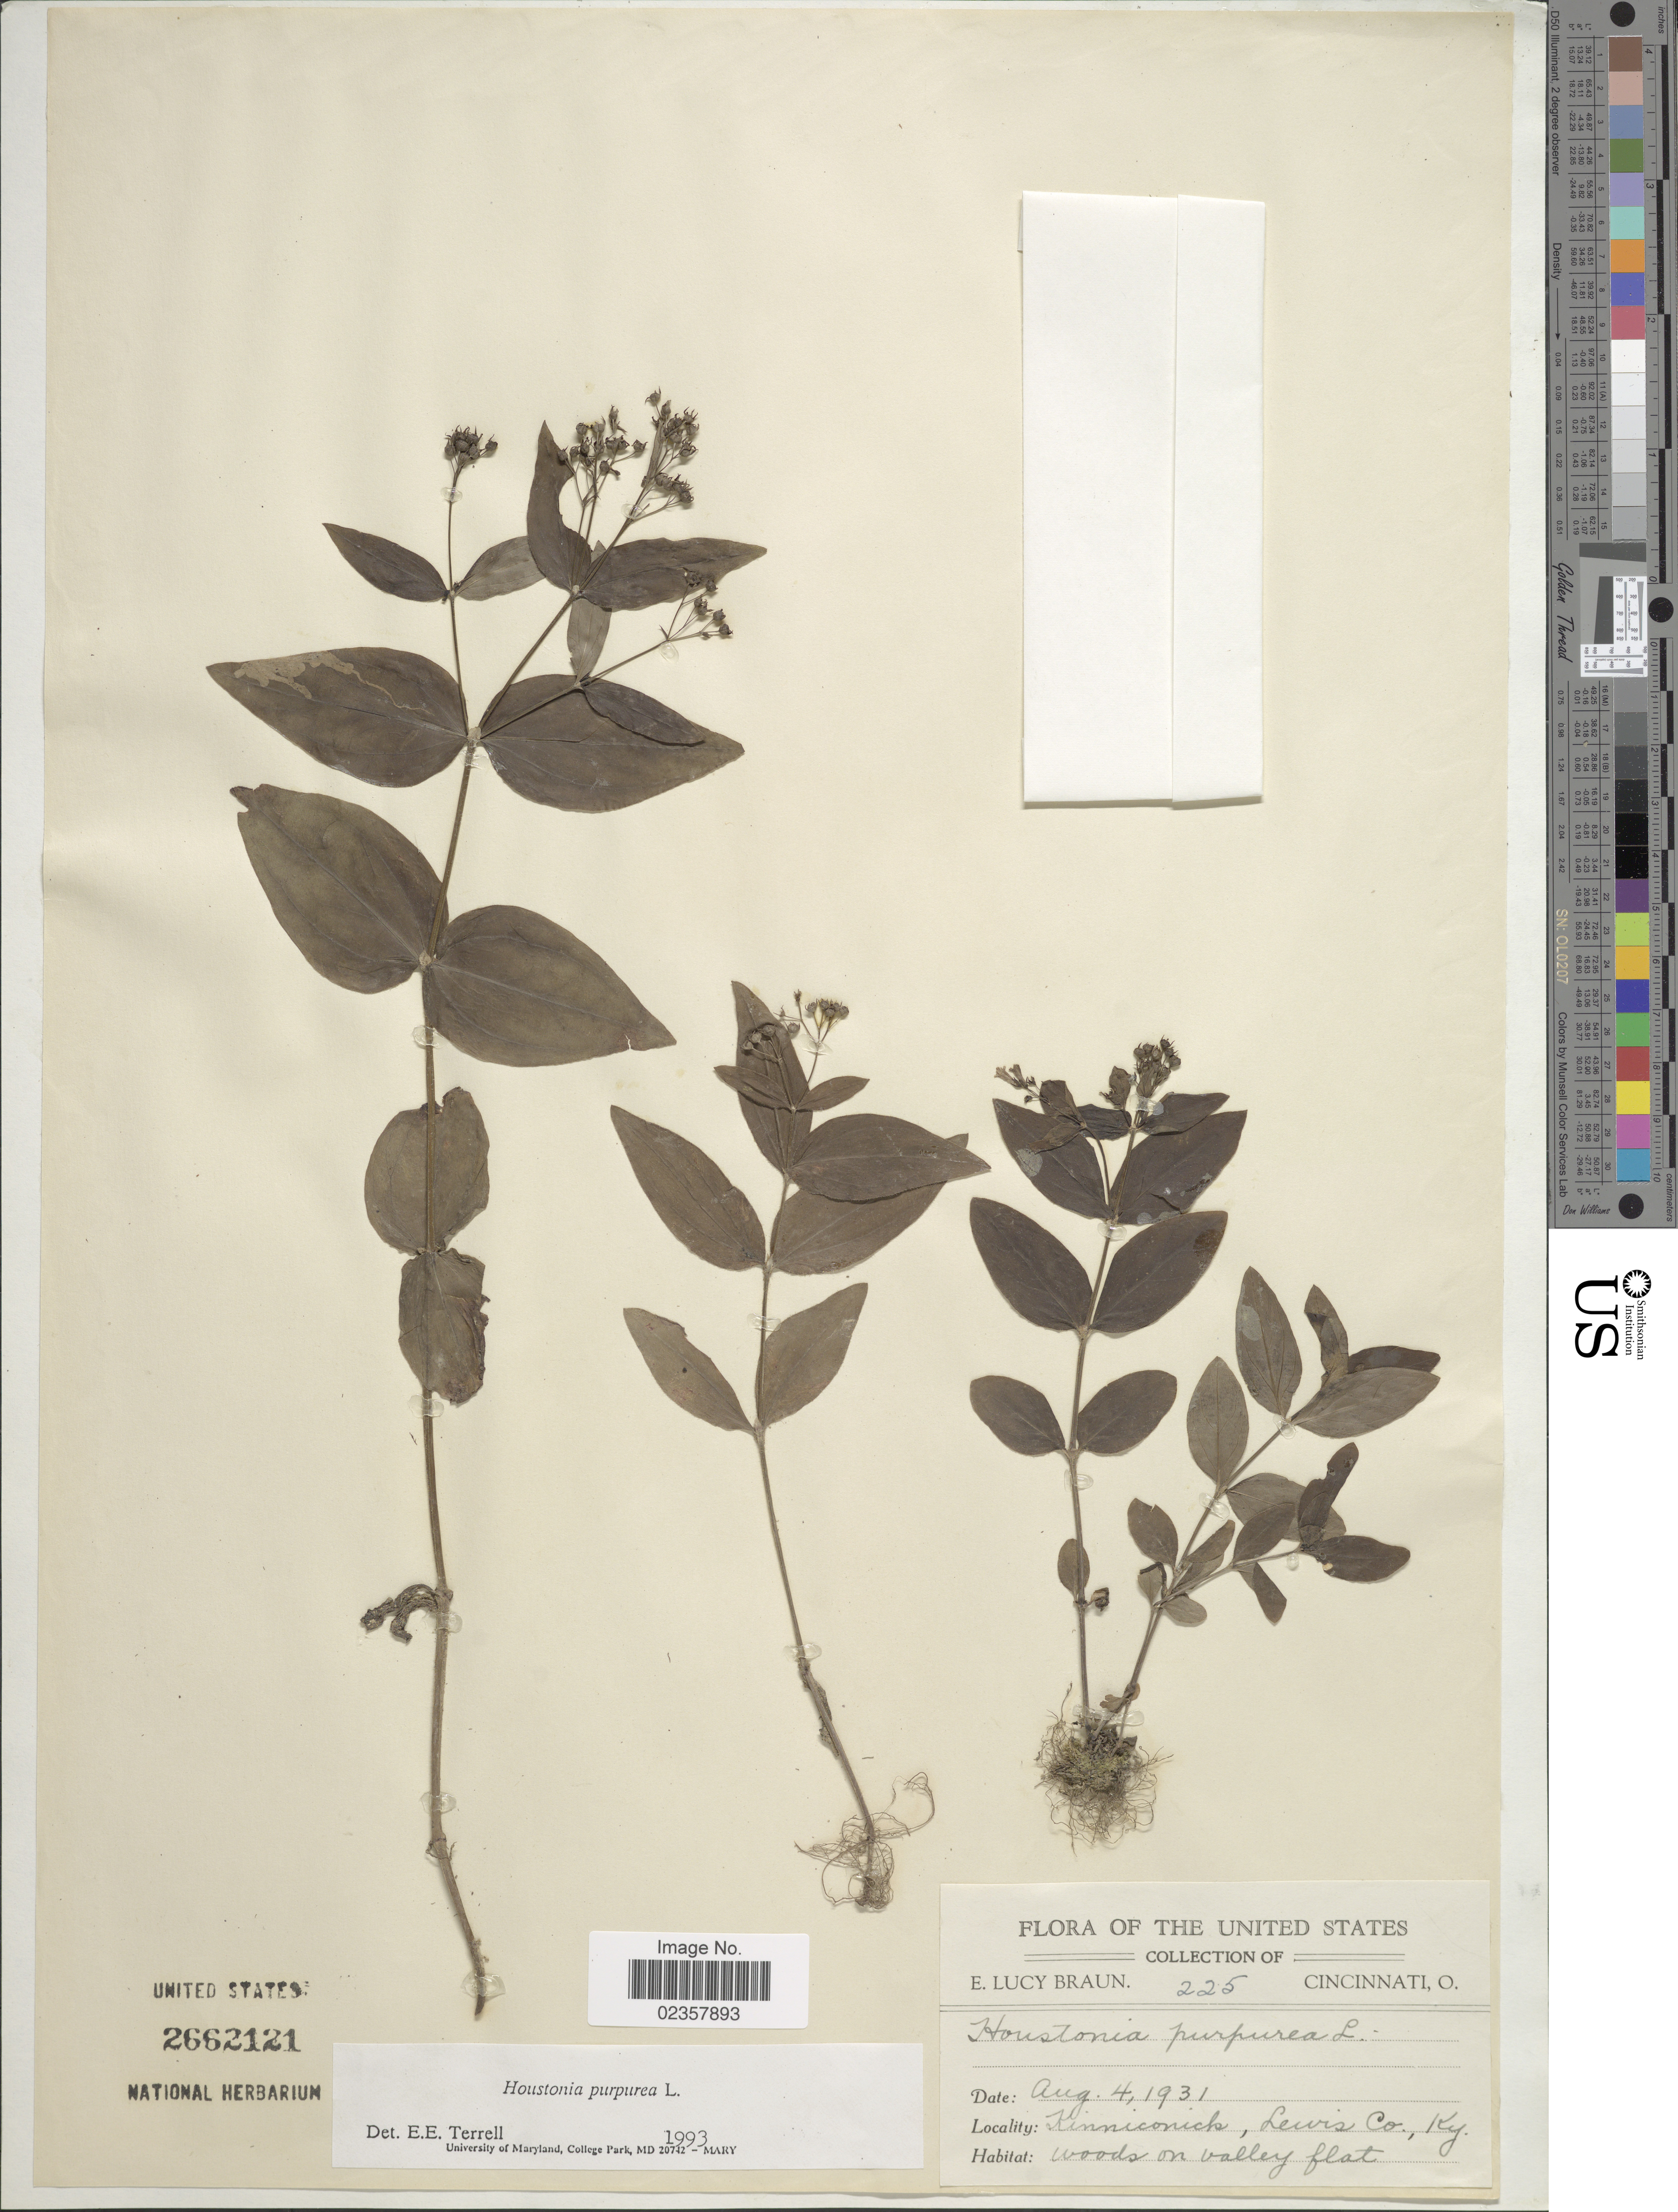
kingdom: Plantae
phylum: Tracheophyta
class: Magnoliopsida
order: Gentianales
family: Rubiaceae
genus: Houstonia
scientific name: Houstonia purpurea var. purpurea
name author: L.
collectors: E. L. Braun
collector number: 225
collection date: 1931-08-04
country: United States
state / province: Kentucky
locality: Kinniconick, Lewis Co., Ky.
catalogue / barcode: US 2662121